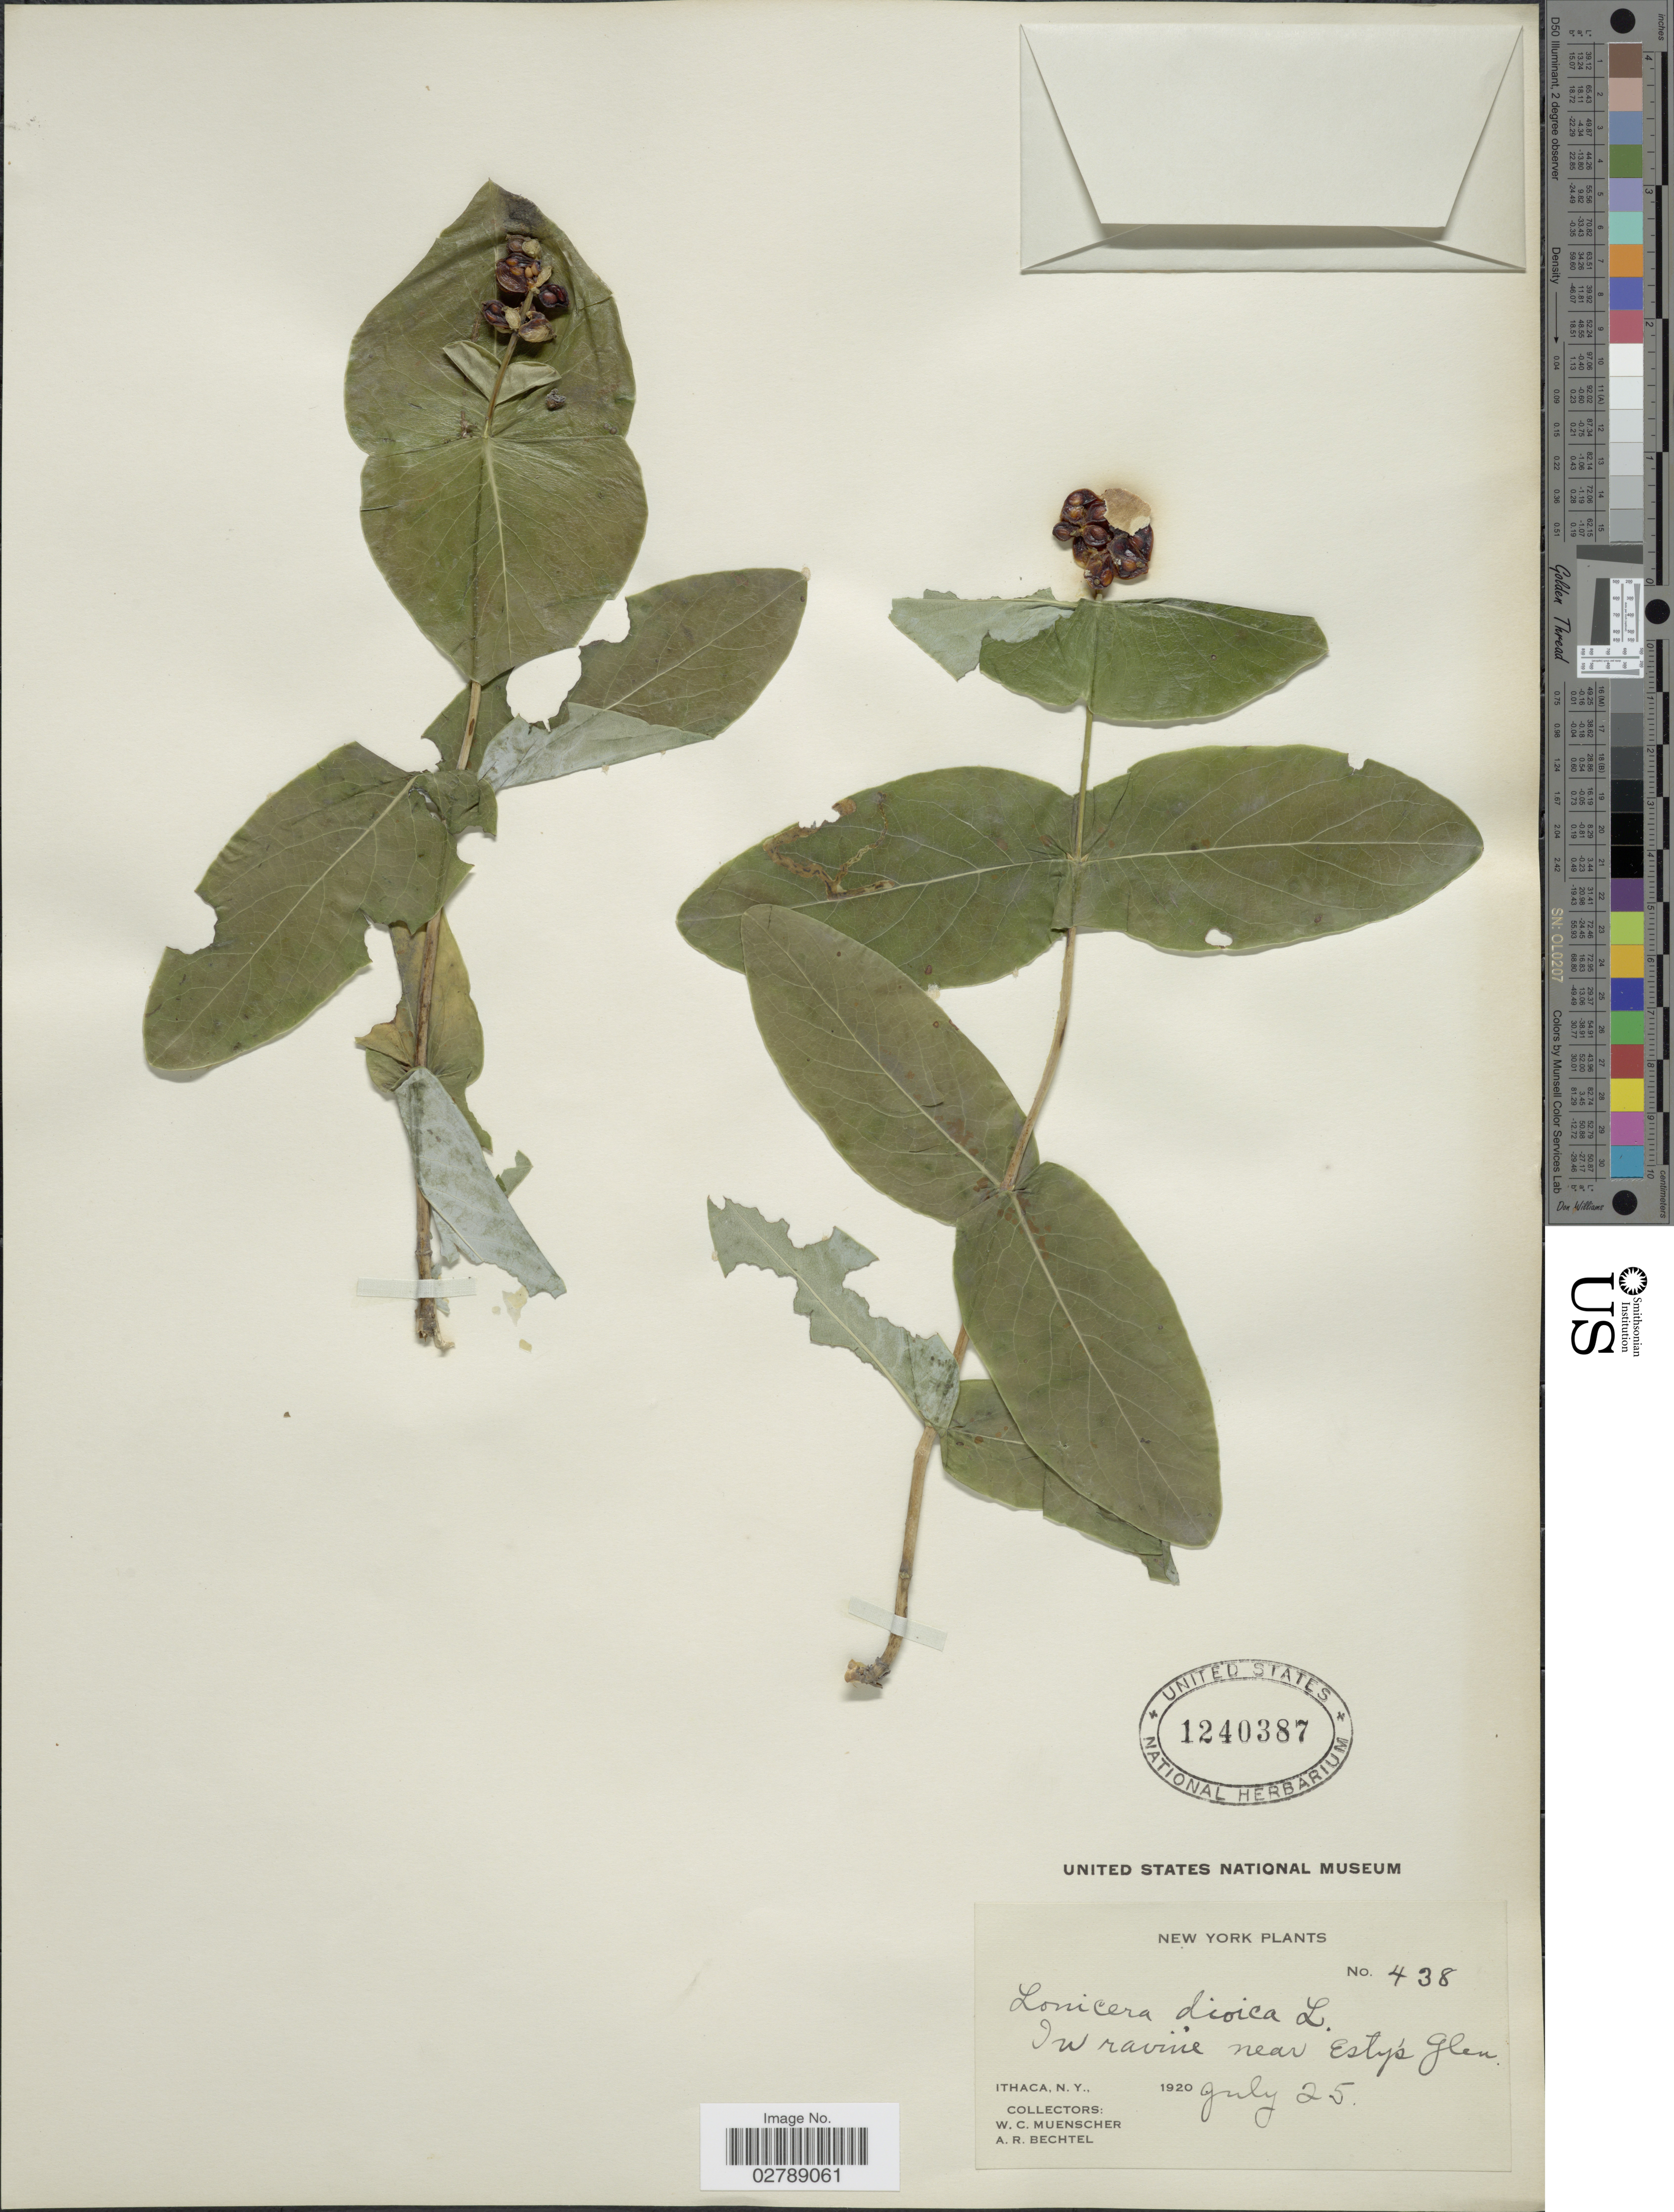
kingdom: Plantae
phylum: Tracheophyta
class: Magnoliopsida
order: Dipsacales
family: Caprifoliaceae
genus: Lonicera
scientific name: Lonicera dioica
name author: L.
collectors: W. Muenscher & A. Bechtel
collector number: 438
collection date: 1920-07-25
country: United States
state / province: New York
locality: Ithaca. In ravine near Esty's Glen.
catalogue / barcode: US 1240387